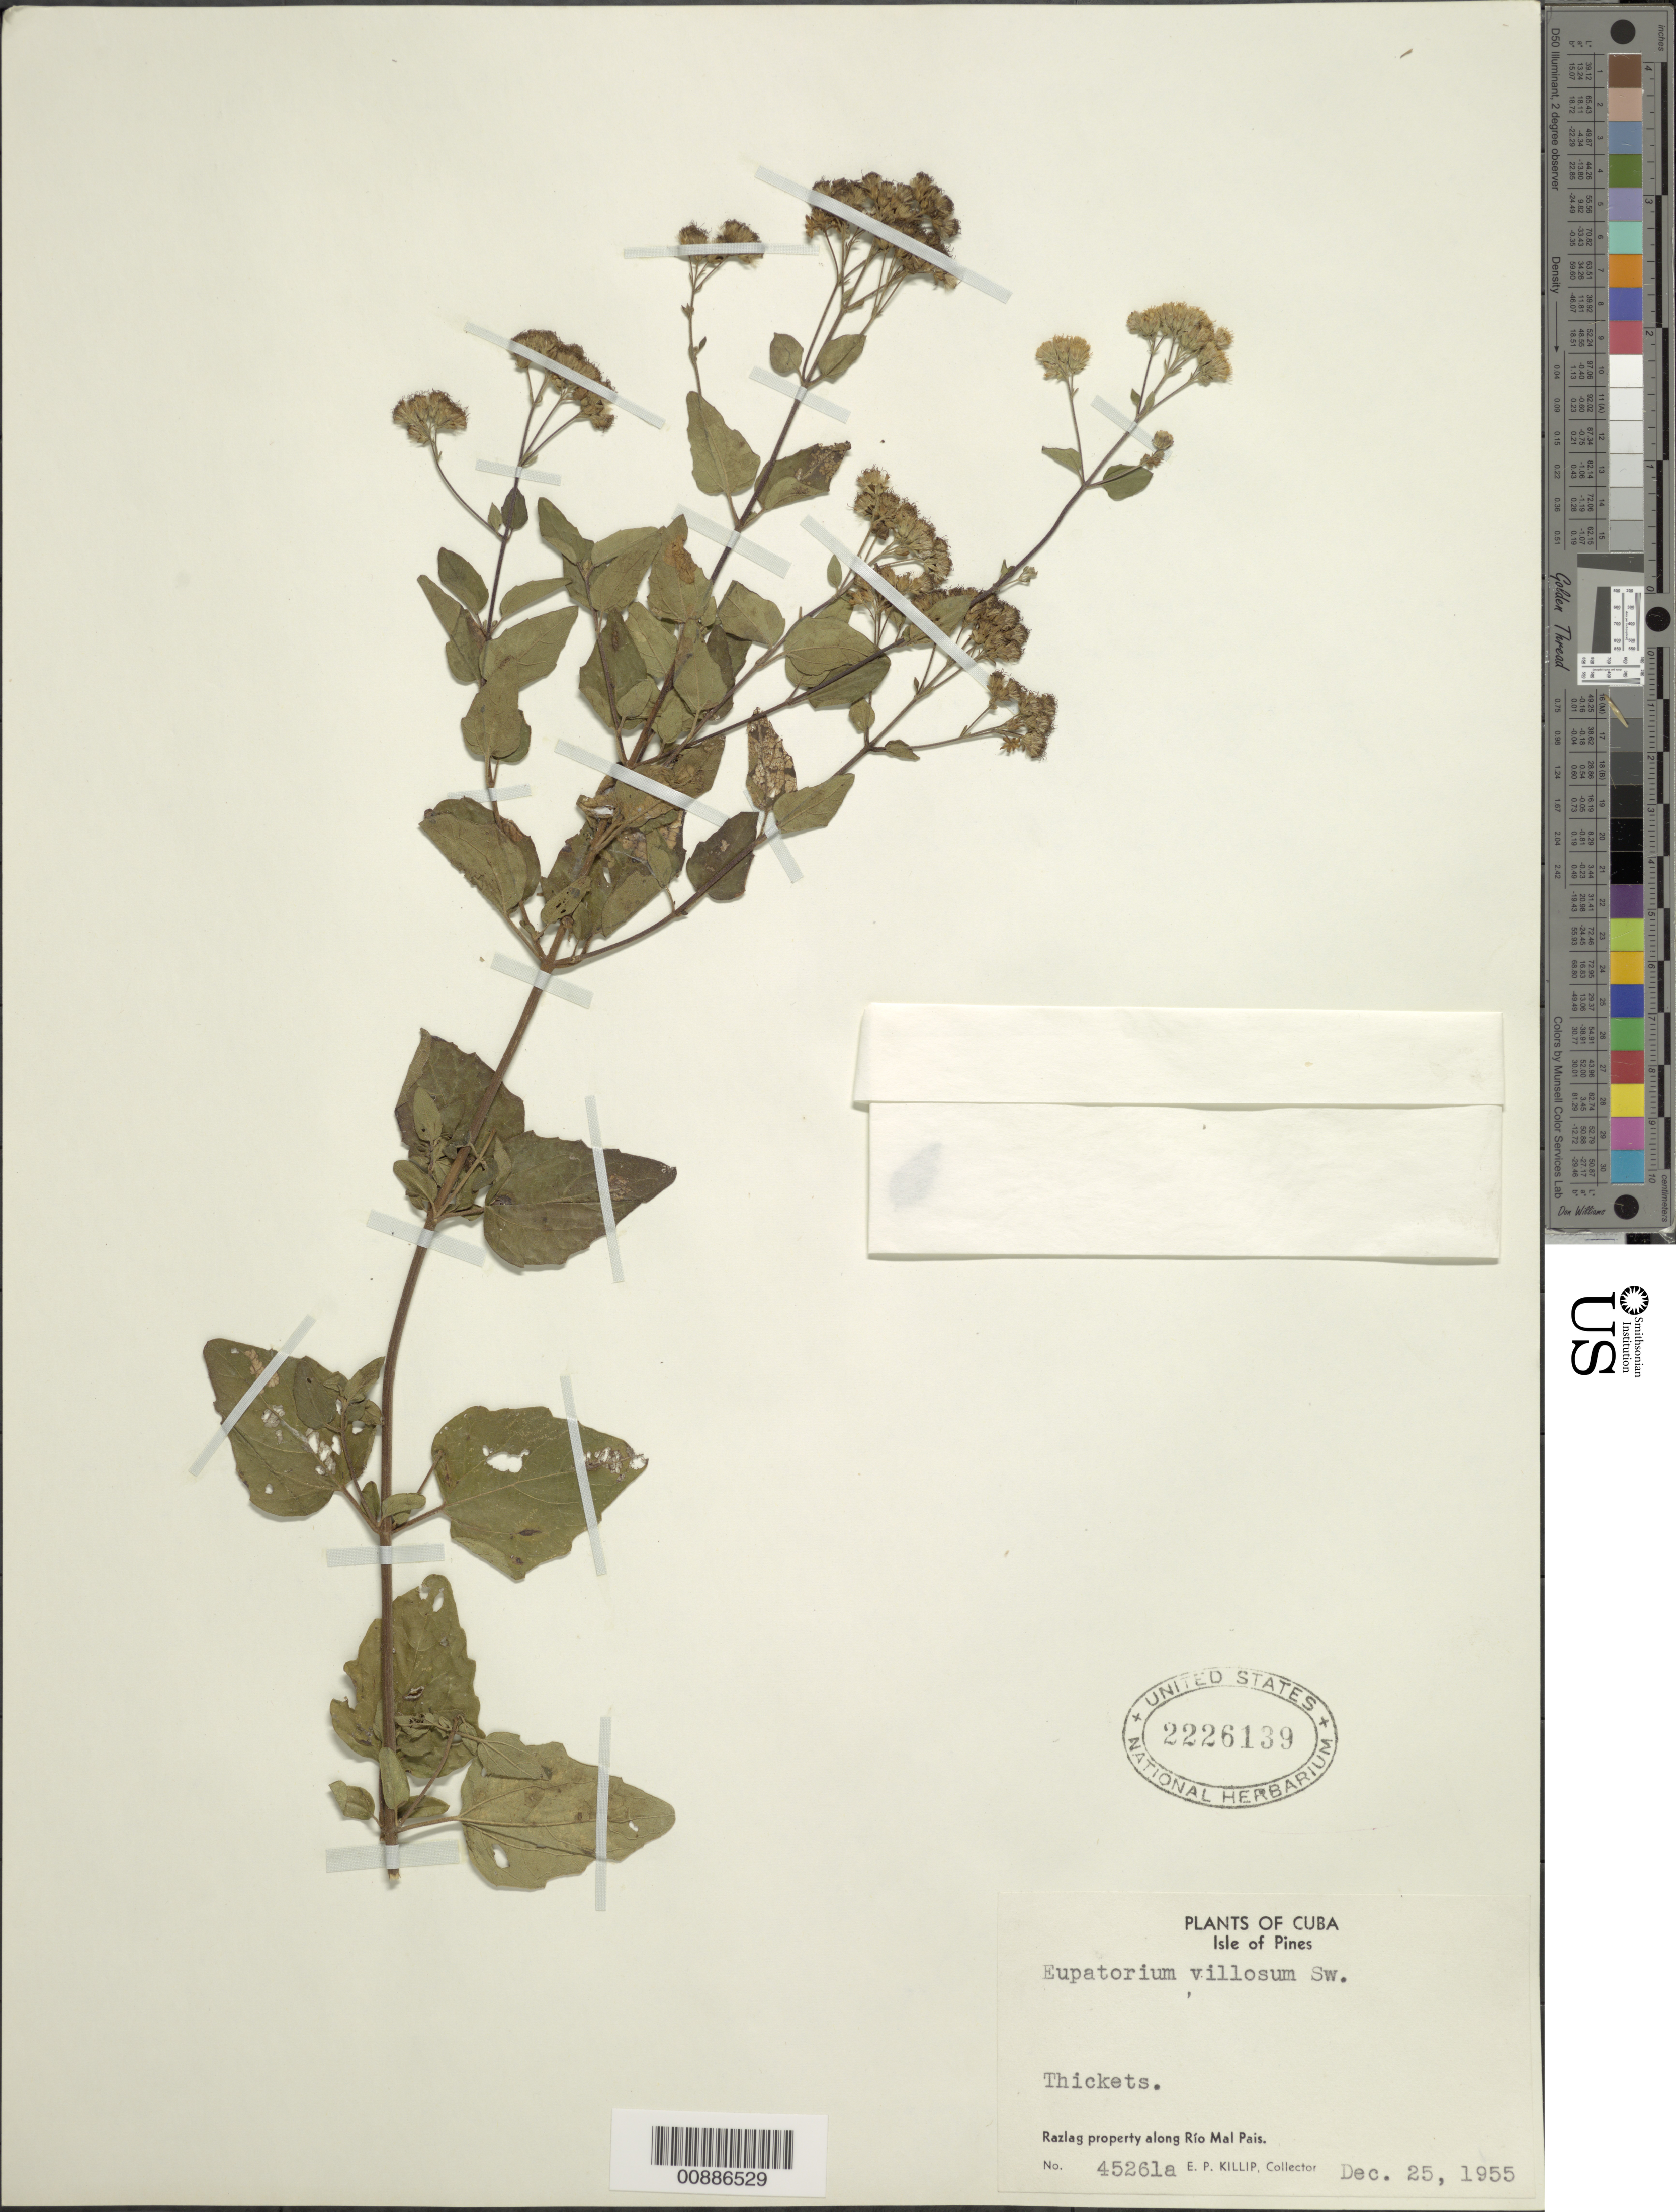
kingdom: Plantae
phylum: Tracheophyta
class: Magnoliopsida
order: Asterales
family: Asteraceae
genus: Koanophyllon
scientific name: Koanophyllon villosum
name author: (Sw.) R.M. King & H. Rob.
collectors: E. P. Killip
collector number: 45261a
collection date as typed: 25 Dec 1955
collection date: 1955-12-25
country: Cuba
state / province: Isla de La Juventud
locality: Razlag property along Río Pais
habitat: Thickets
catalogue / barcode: US 2226139